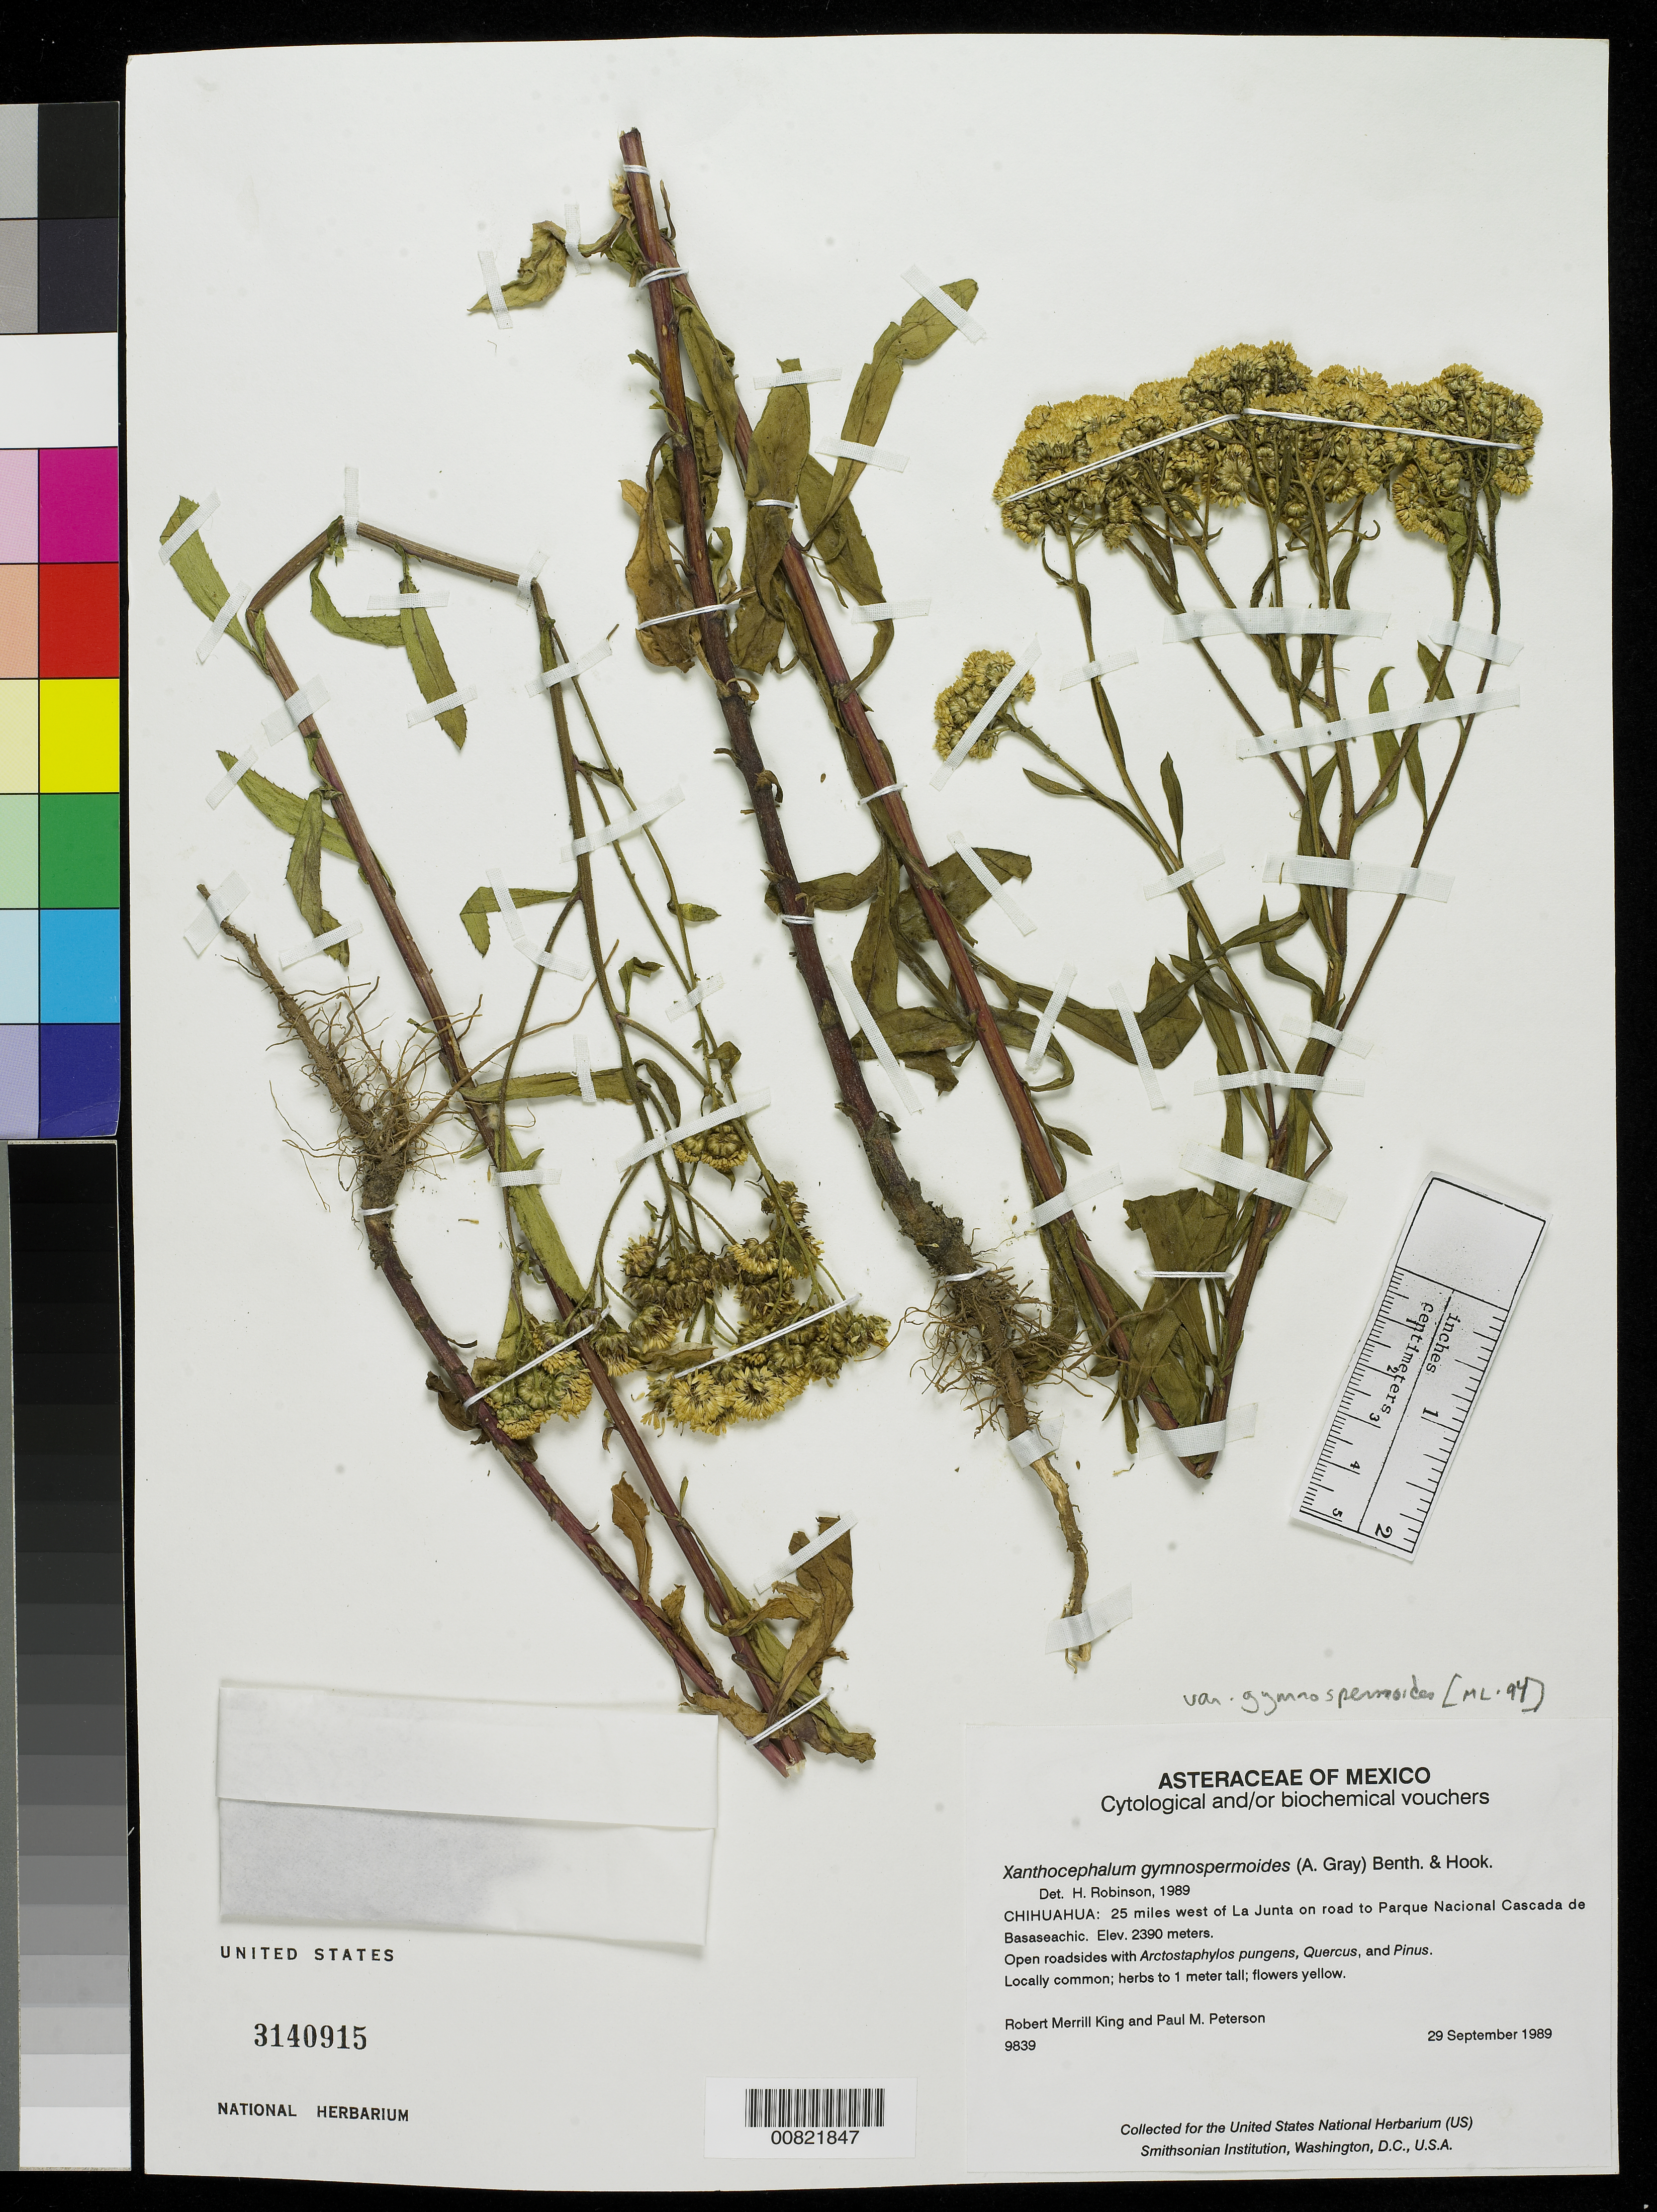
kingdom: Plantae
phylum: Tracheophyta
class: Magnoliopsida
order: Asterales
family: Asteraceae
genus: Xanthocephalum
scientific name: Xanthocephalum gymnospermoides var. gymnospermoides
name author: (A. Gray) Benth. & Hook. f.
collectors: R. M. King & P. M. Peterson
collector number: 9839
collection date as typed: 29 Sep 1989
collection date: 1989-09-29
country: Mexico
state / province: Chihuahua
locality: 25 miles west of La Junta on road to Parque Nacional Cascada de Basaseachic.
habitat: Open roadsides with Arctostaphylos pungens, Quercus, and Pinus.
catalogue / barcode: US 3140915